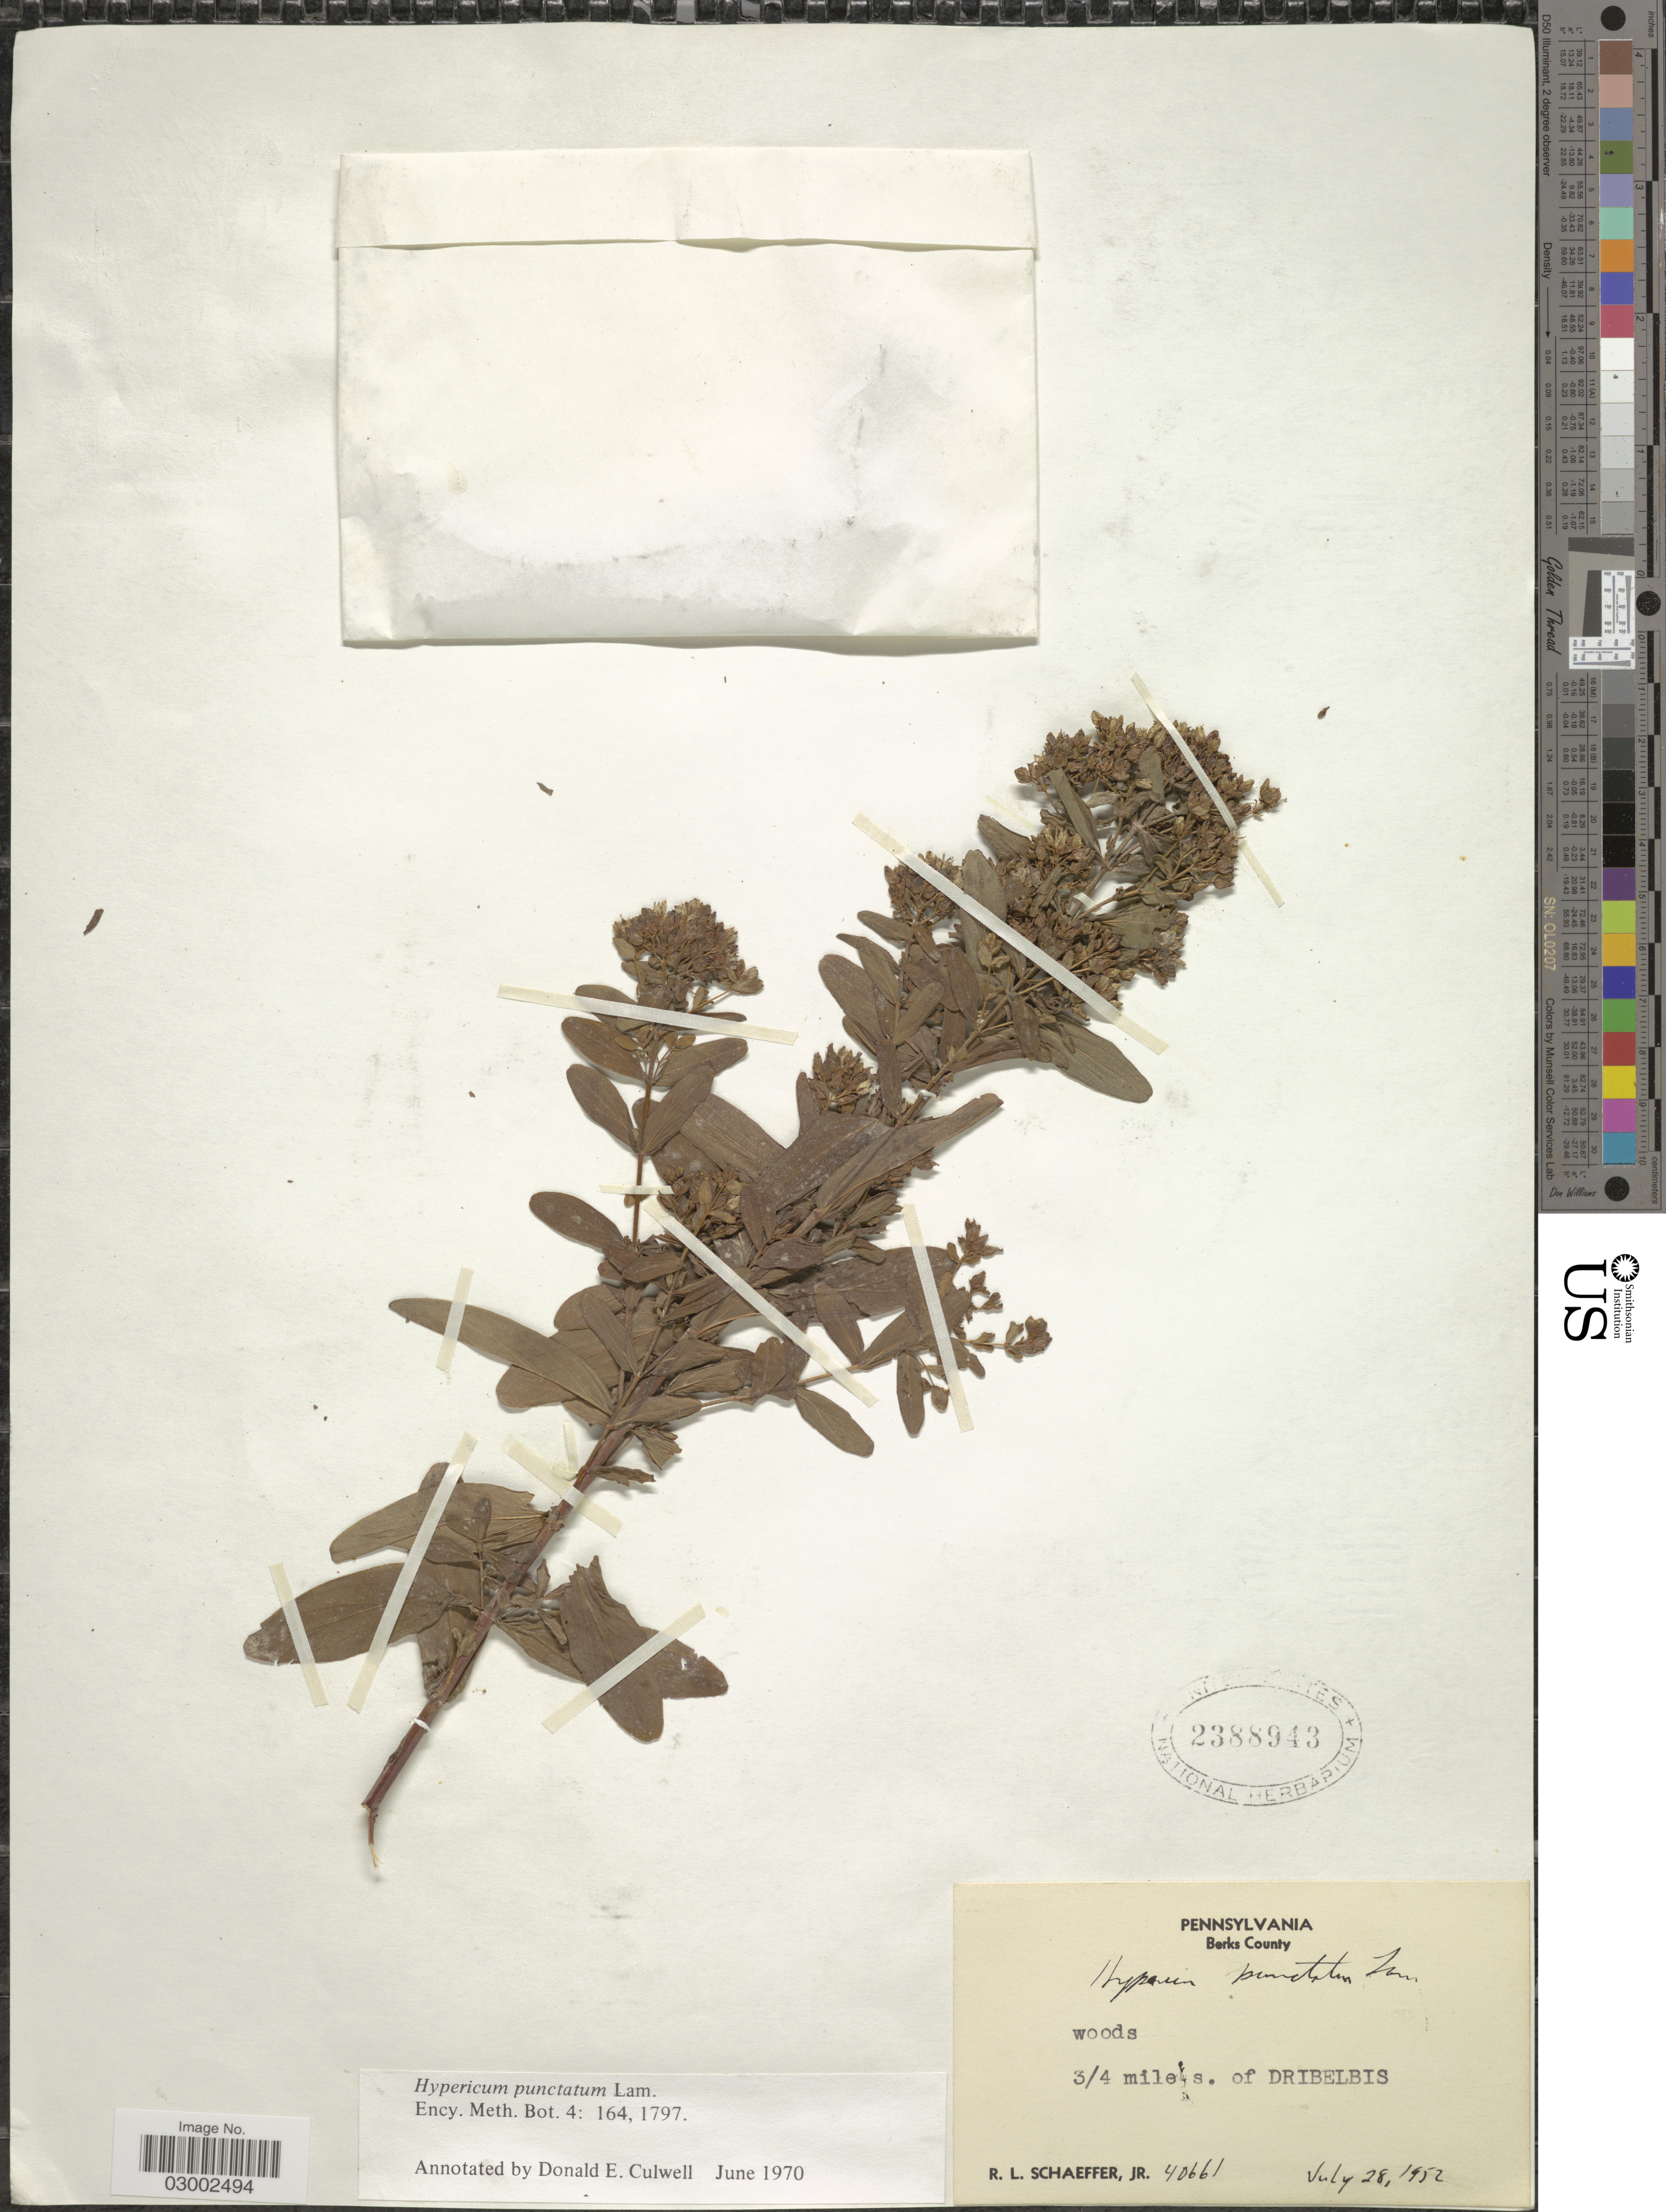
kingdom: Plantae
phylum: Tracheophyta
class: Magnoliopsida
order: Malpighiales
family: Hypericaceae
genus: Hypericum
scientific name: Hypericum punctatum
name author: Lam.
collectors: R. L. Schaeffer Jr.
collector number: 40661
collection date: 1952-07-28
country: United States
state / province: Pennsylvania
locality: Berks County. ¾ mile s. of Dribelbis.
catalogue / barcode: US 2388943